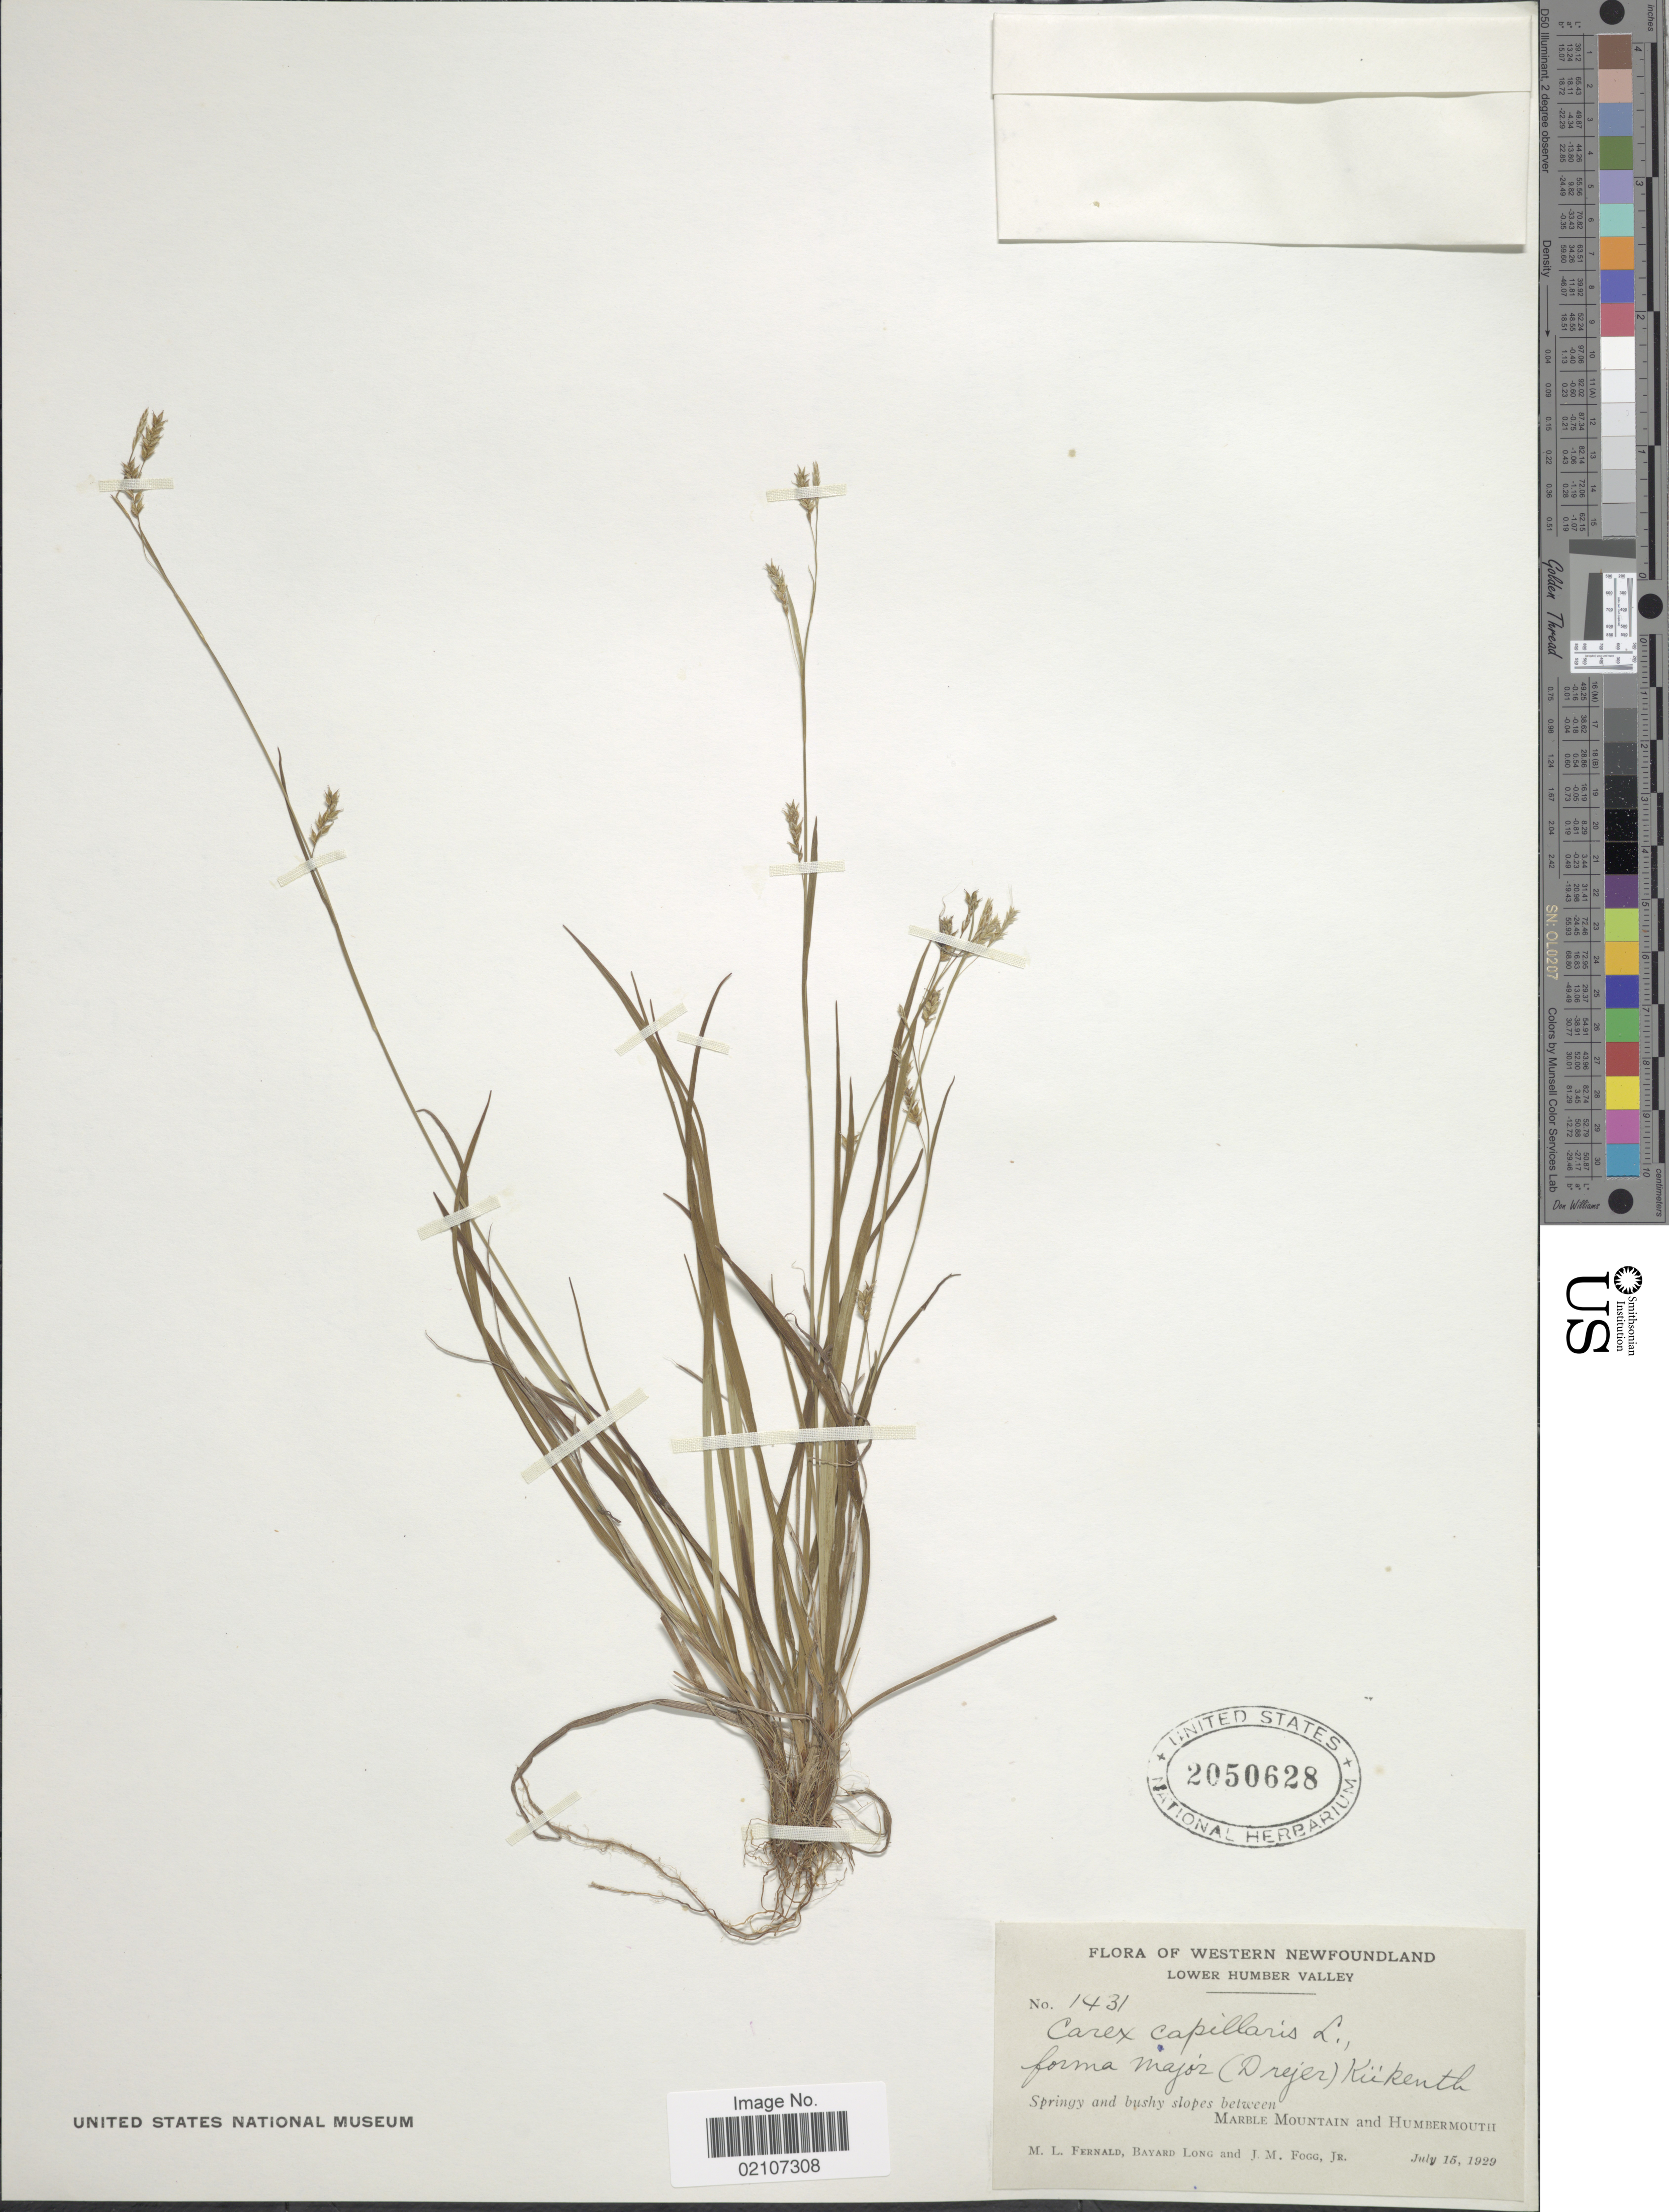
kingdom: Plantae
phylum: Tracheophyta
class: Liliopsida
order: Poales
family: Cyperaceae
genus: Carex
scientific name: Carex capillaris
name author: L.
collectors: M. L. Fernald, B. Long & J. Fogg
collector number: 1431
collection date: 1929-07-15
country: Canada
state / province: Newfoundland and Labrador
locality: Western Newfoundland. Lower Humber Valley. Springy and bushy slopes between Marble Mountain and Humbermouth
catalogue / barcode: US 2050628